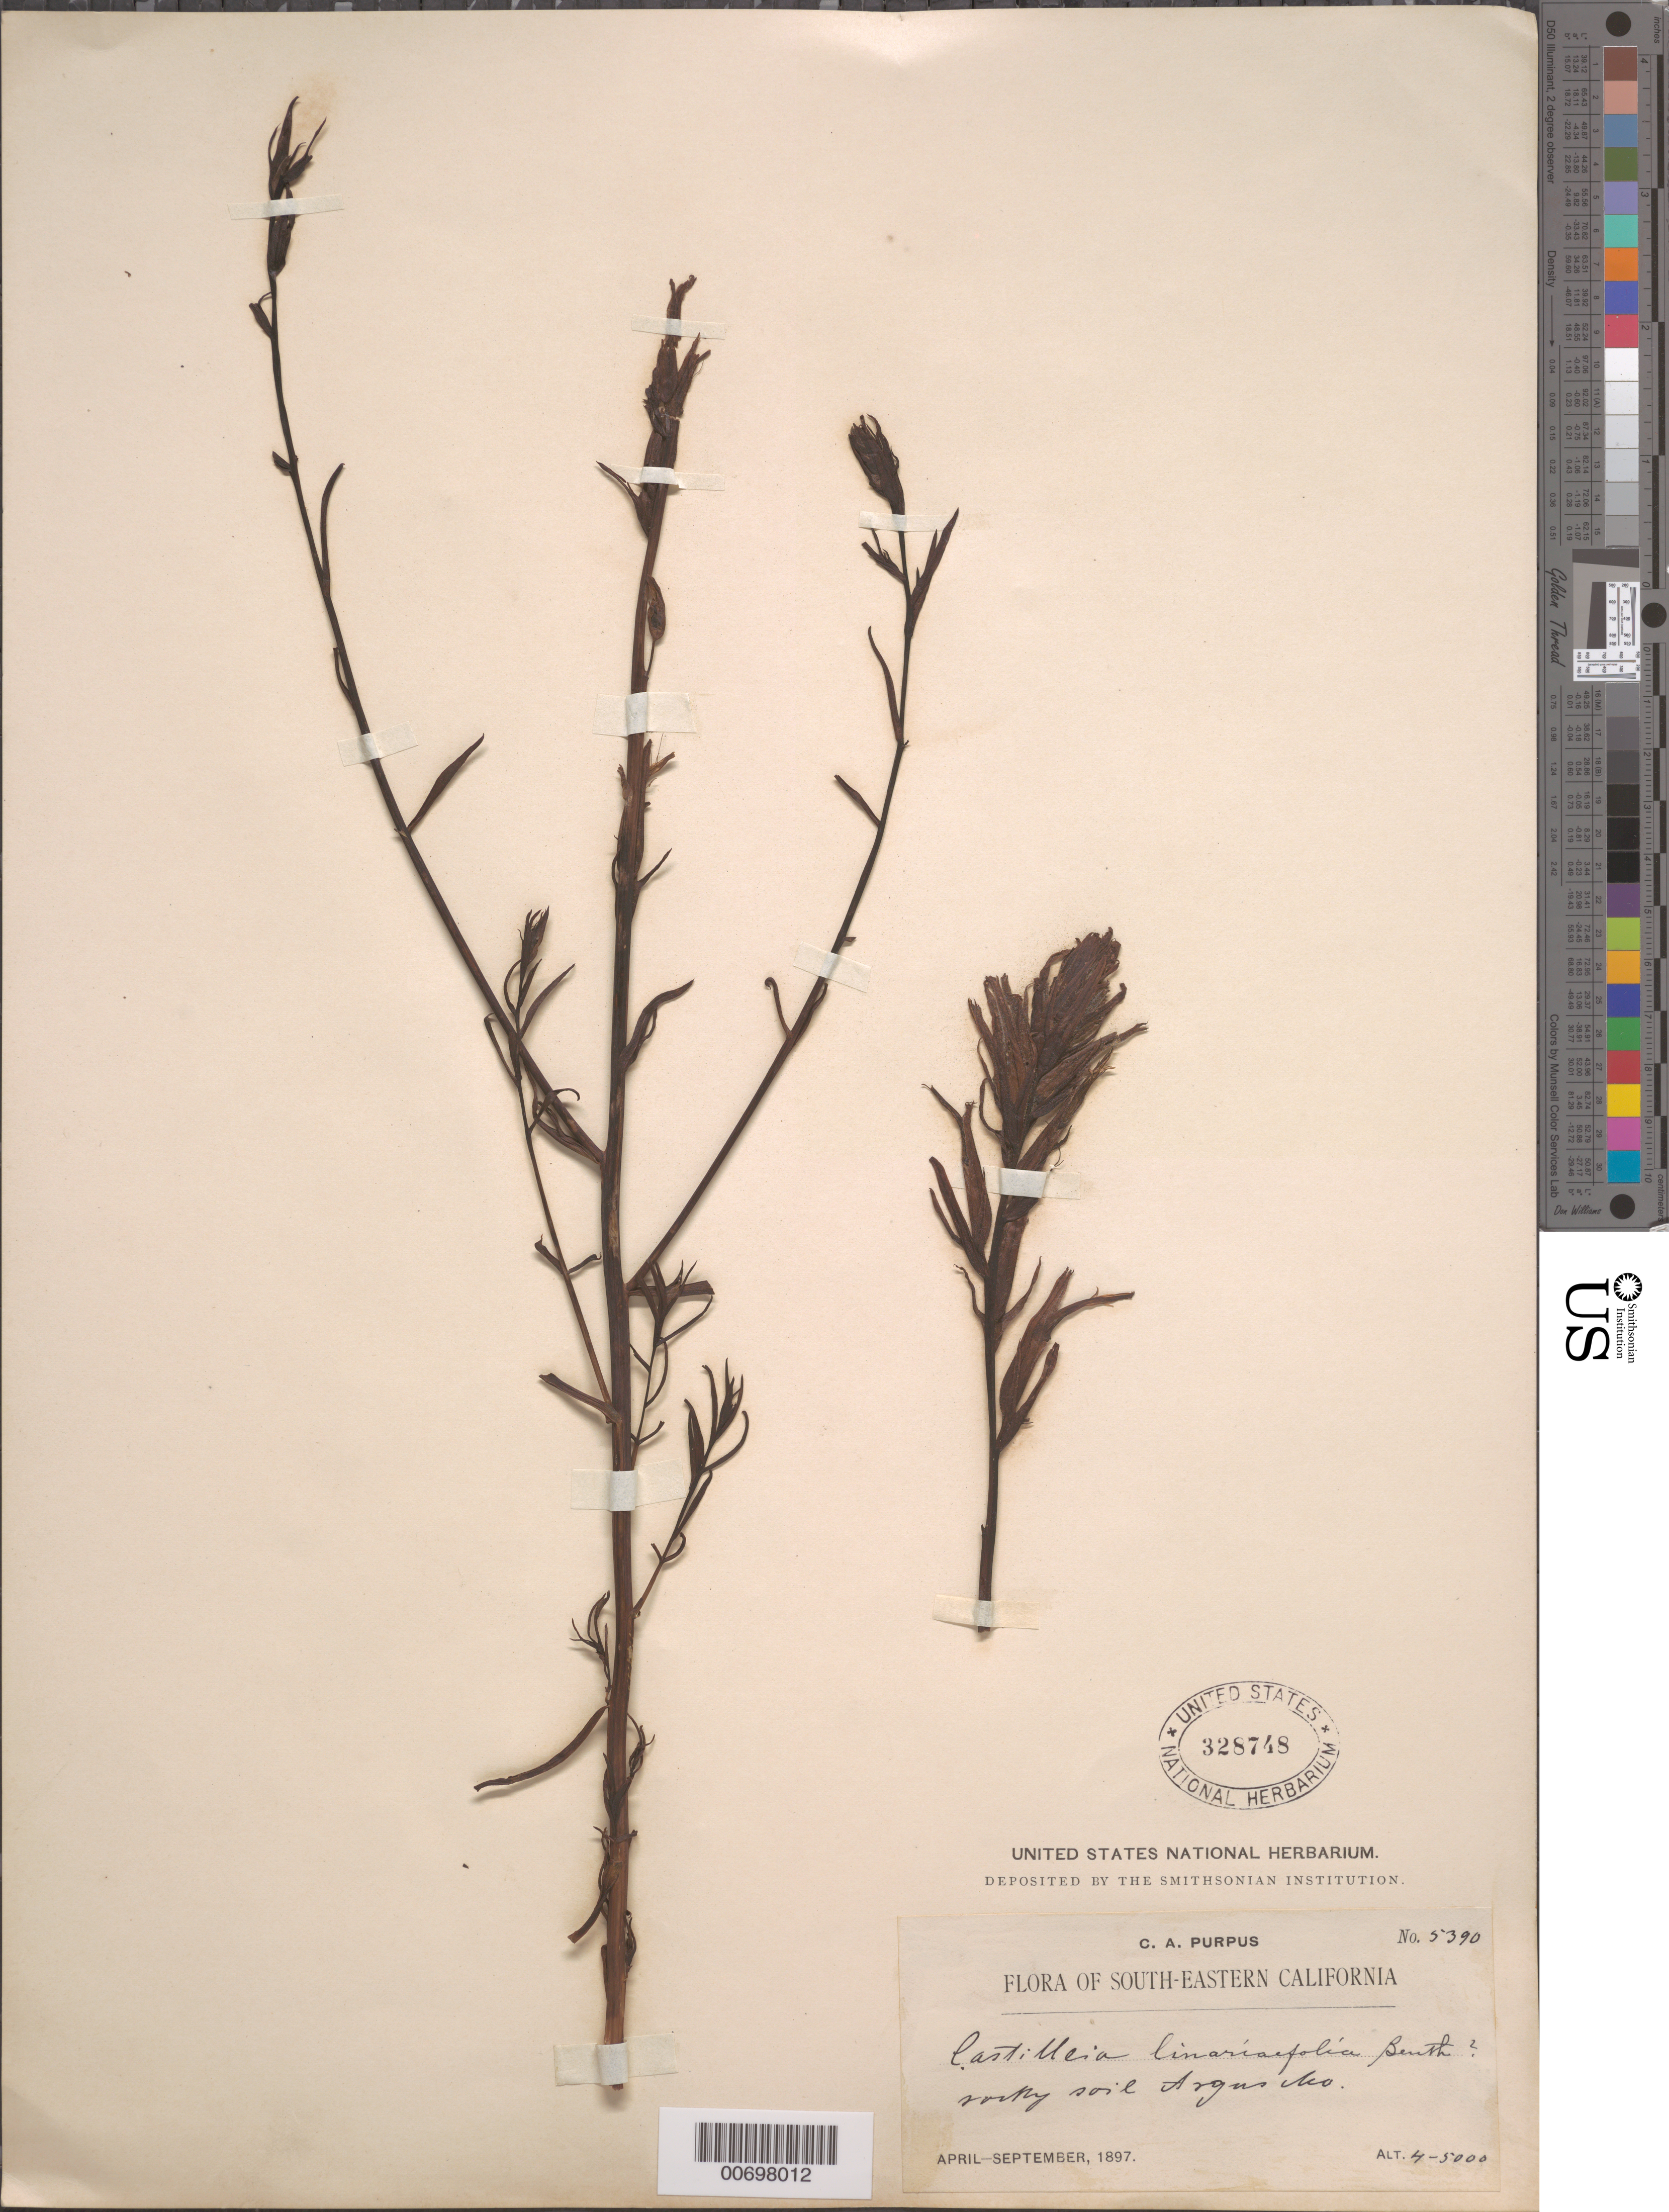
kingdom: Plantae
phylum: Tracheophyta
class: Magnoliopsida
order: Lamiales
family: Orobanchaceae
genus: Castilleja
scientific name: Castilleja linariifolia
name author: Benth.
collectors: C. A. Purpus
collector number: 5390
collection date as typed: Apr 1897 to -- Sep 1897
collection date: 1897-04/1897-09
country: United States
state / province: California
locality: Rocky soil Argus Mo.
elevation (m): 1219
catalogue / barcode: US 328748